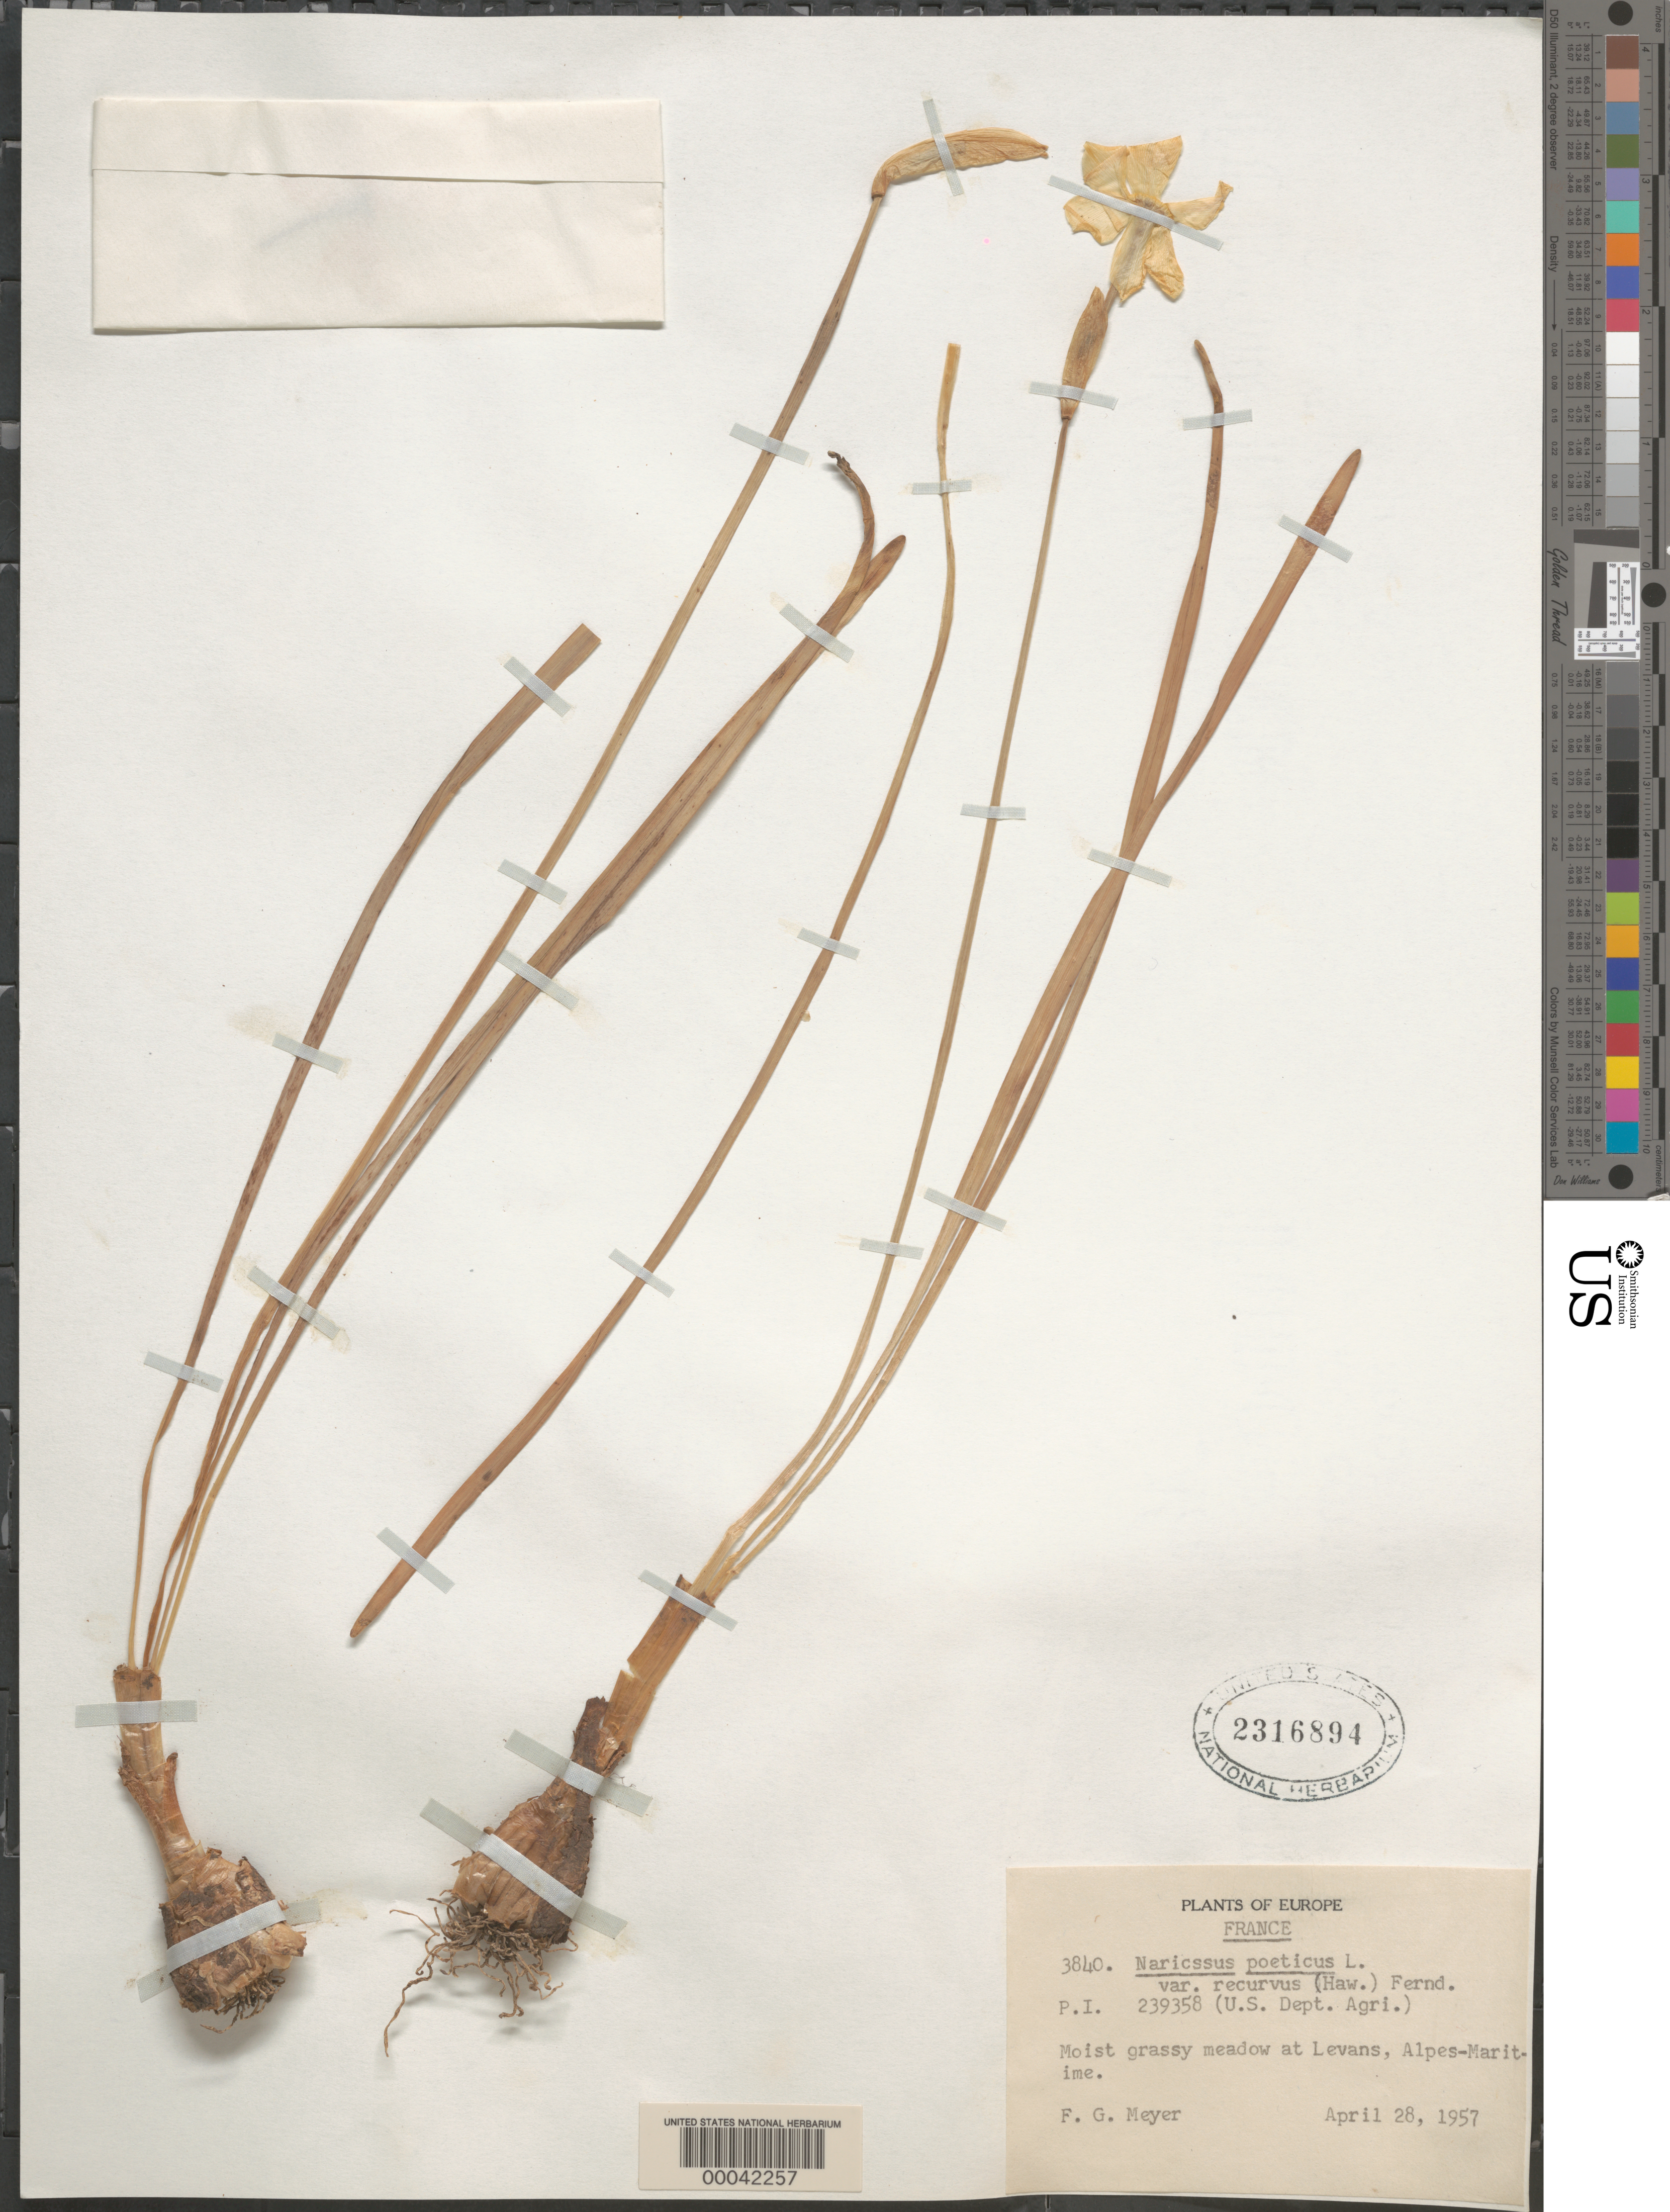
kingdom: Plantae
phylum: Tracheophyta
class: Liliopsida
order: Asparagales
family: Amaryllidaceae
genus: Narcissus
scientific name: Narcissus poeticus var. recurvus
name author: (Haw.) Baker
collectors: F. G. Meyer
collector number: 3840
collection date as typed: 28 Apr 1957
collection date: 1957-04-28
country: France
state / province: Provence-Alpes-Cote d'Azur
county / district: Alpes-Maritimes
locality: Levans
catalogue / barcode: US 2316894